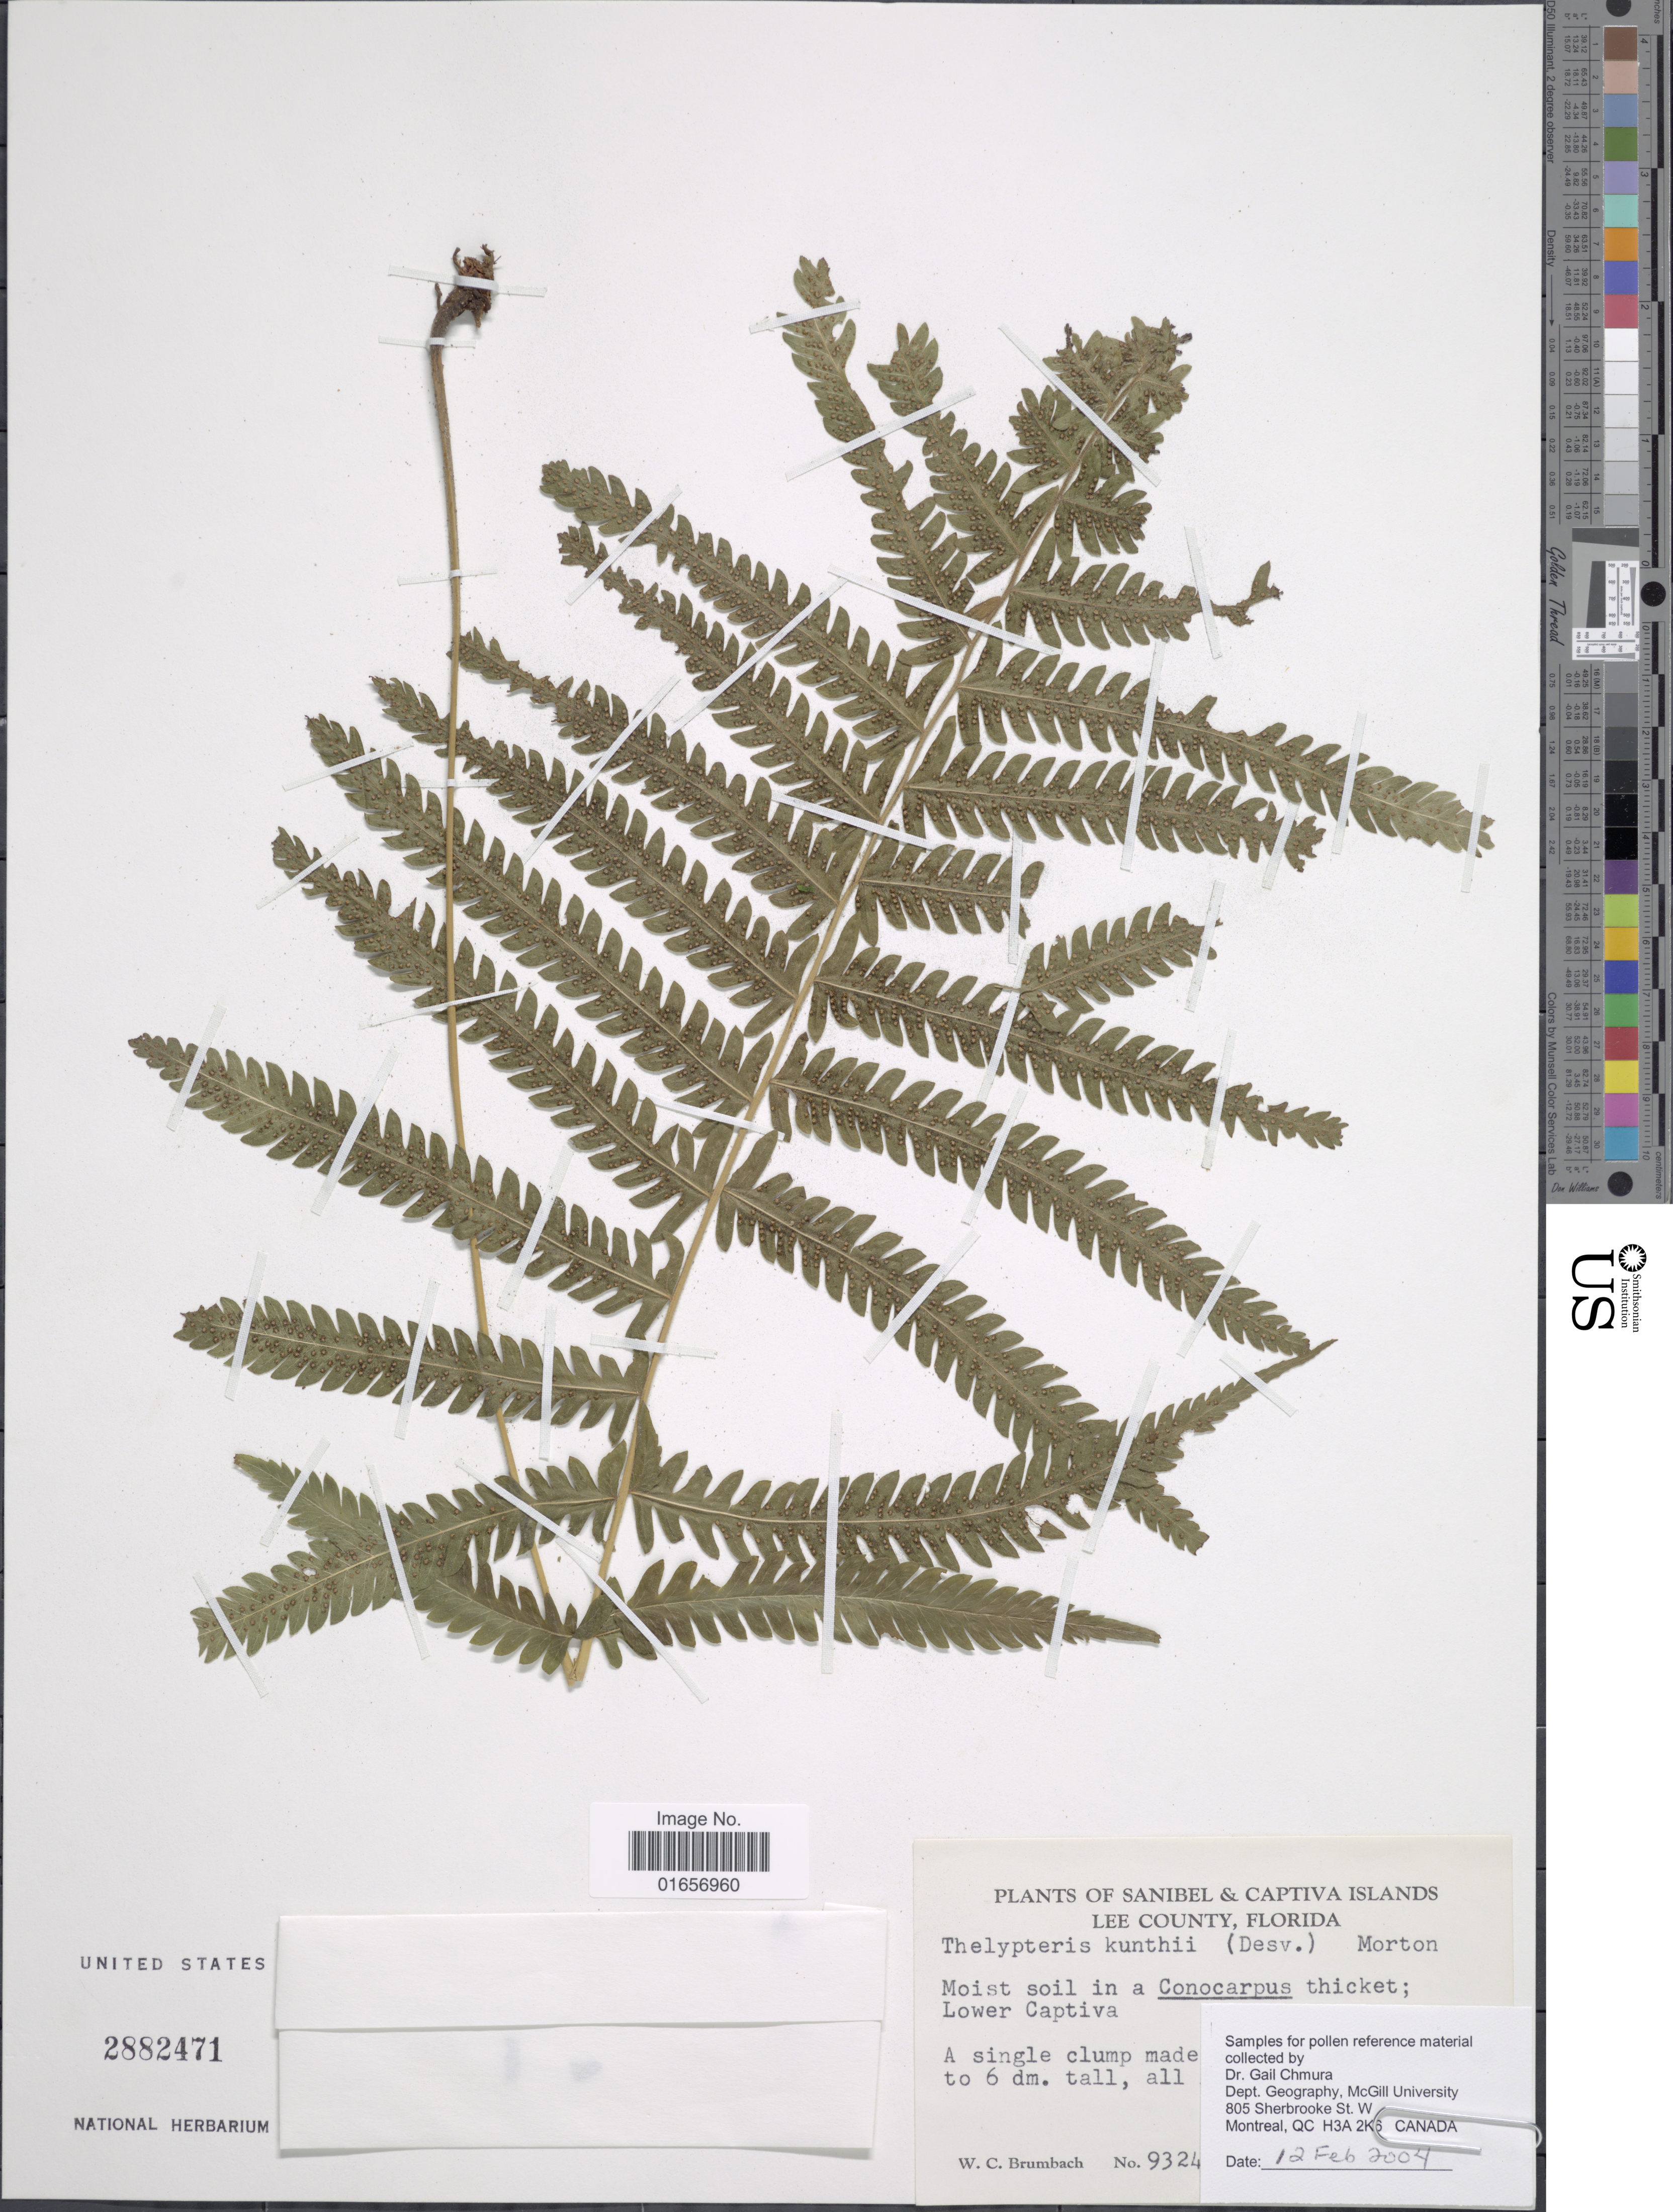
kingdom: Plantae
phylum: Tracheophyta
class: Polypodiopsida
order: Polypodiales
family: Thelypteridaceae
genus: Christella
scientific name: Christella kunthii comb. ined.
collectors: W. C. Brumbach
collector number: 9324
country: United States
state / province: Florida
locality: Sanibel & Captiva Islands, Lee County, Lower Captiva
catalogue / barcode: US 2882471